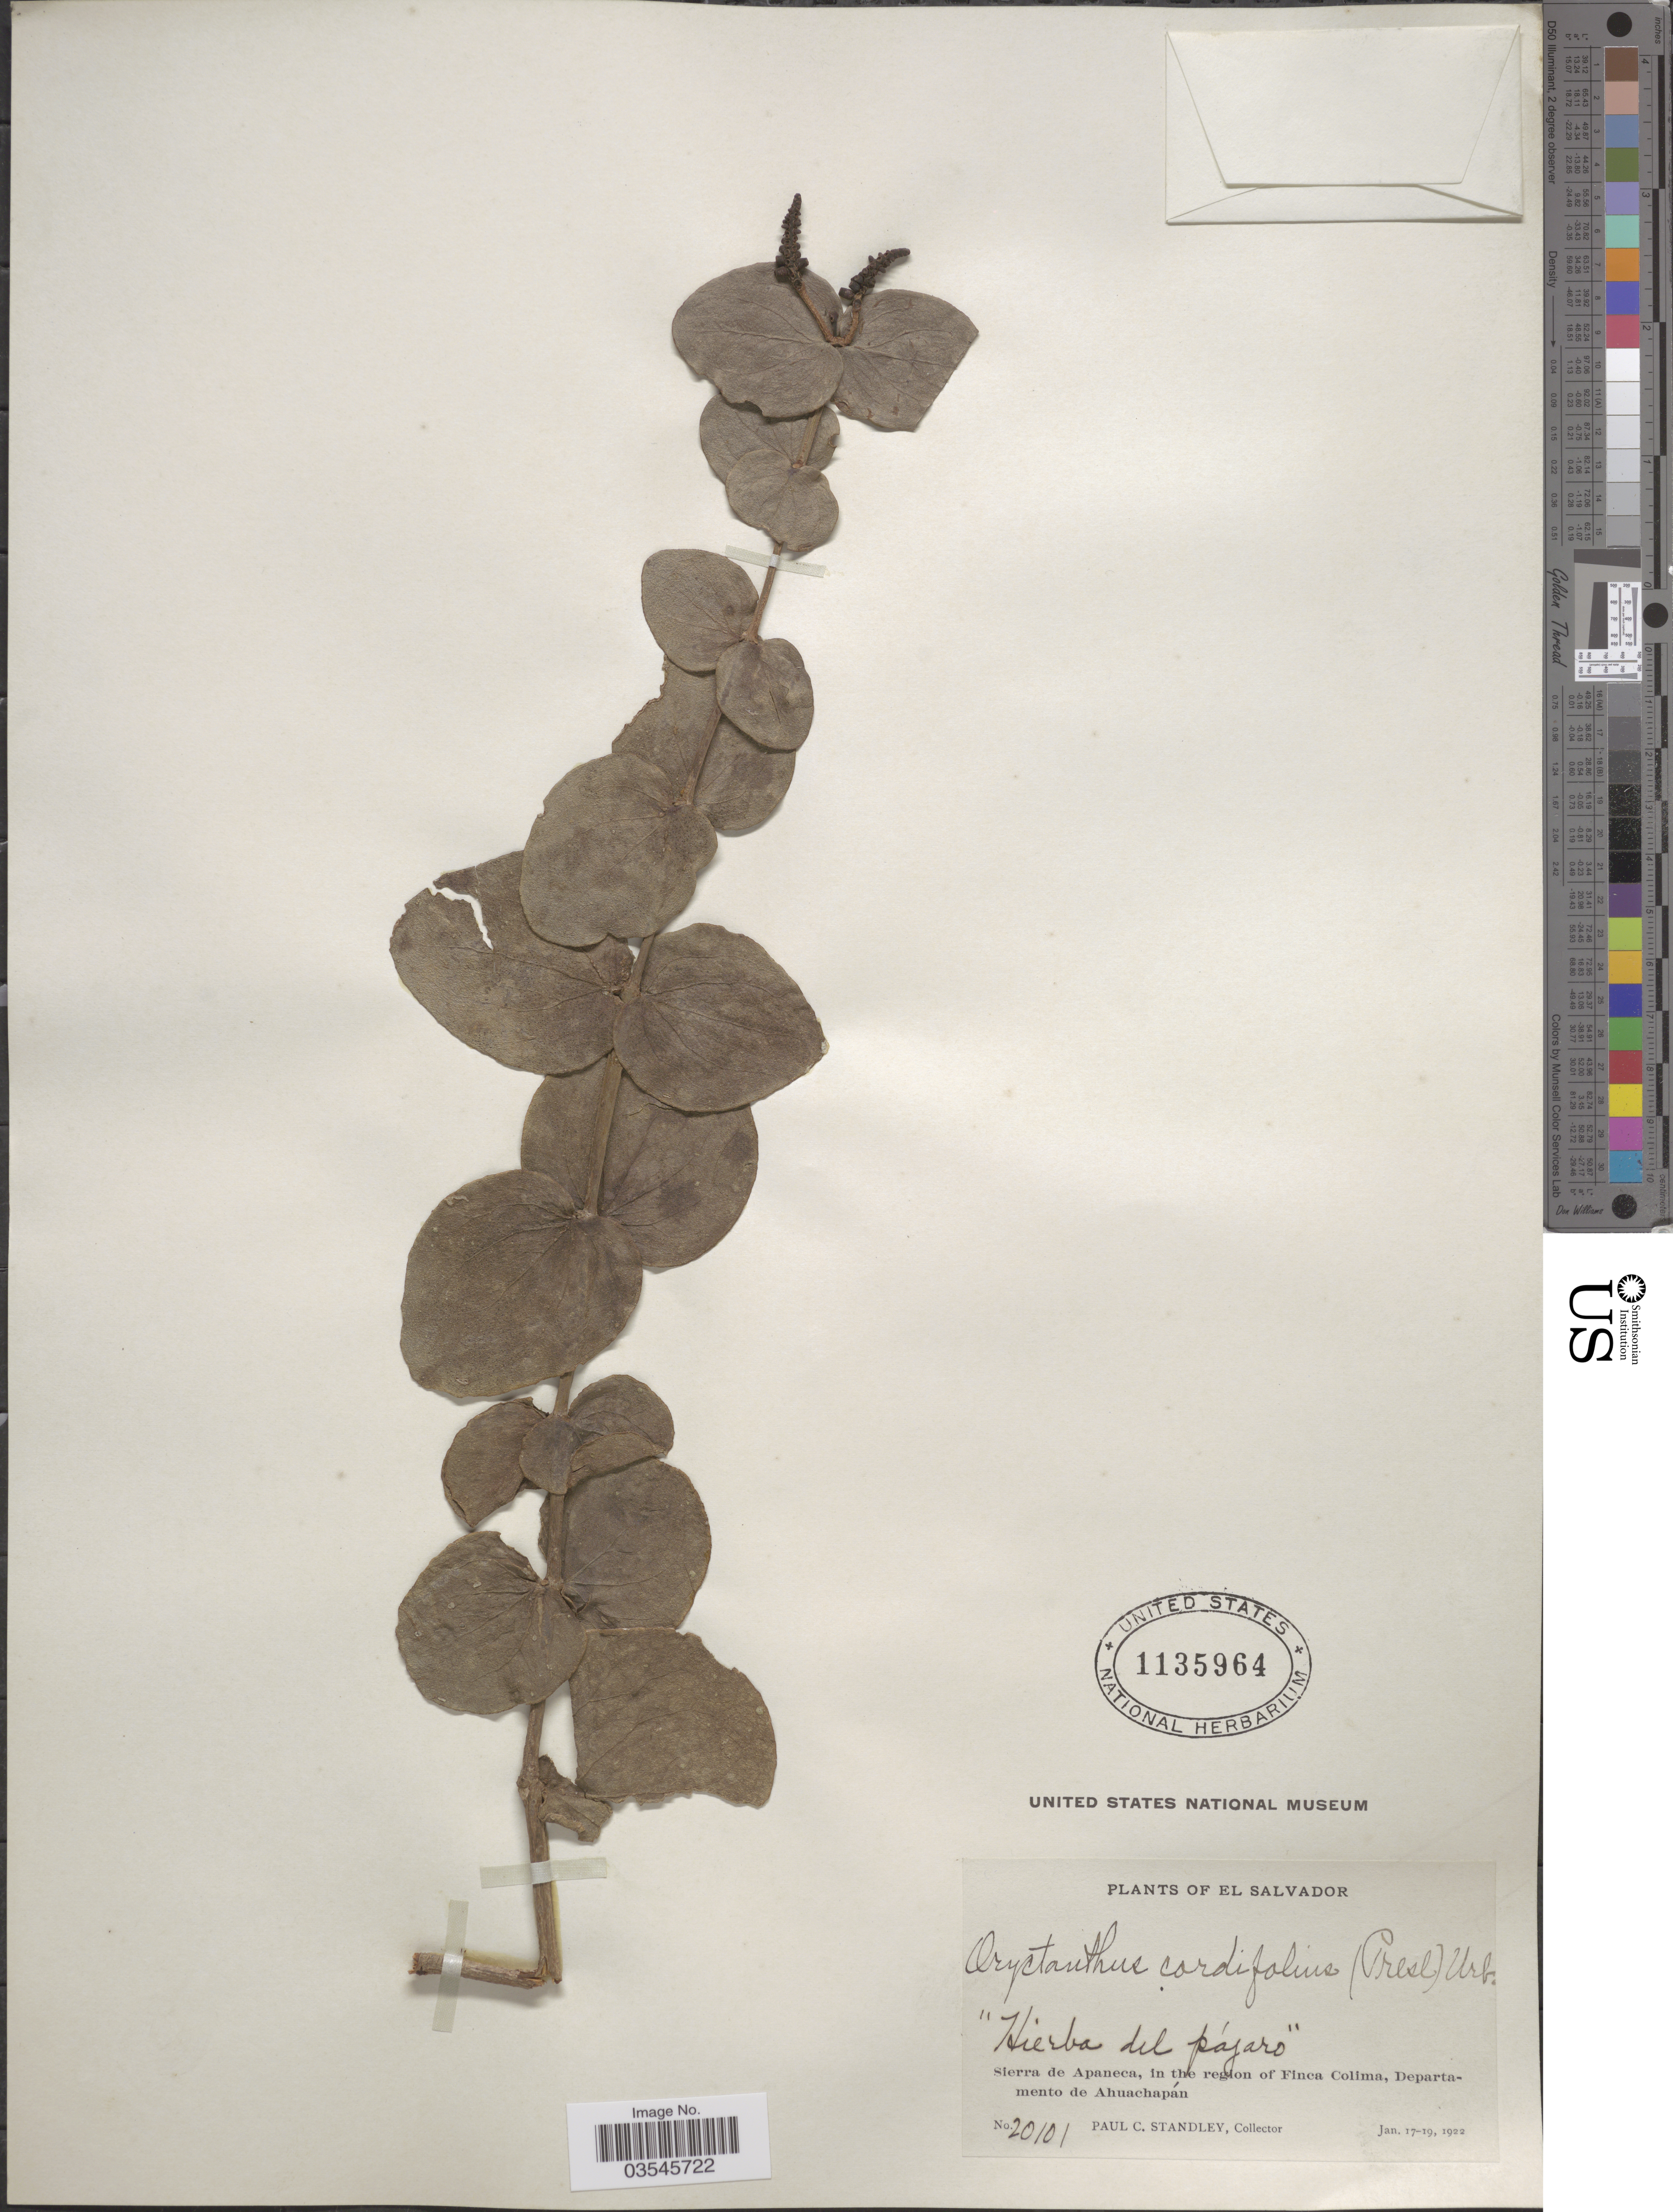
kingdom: Plantae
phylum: Tracheophyta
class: Magnoliopsida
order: Santalales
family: Loranthaceae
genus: Oryctanthus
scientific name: Oryctanthus cordifolius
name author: (C. Presl) Urb.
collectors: P. C. Standley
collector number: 20101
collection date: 1922-01-17/1922-01-19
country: El Salvador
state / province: Ahuachapan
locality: Sierra de Apaneca, in the region of Finca Colima, Departamento de Ahuachapán.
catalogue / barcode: US 1135964